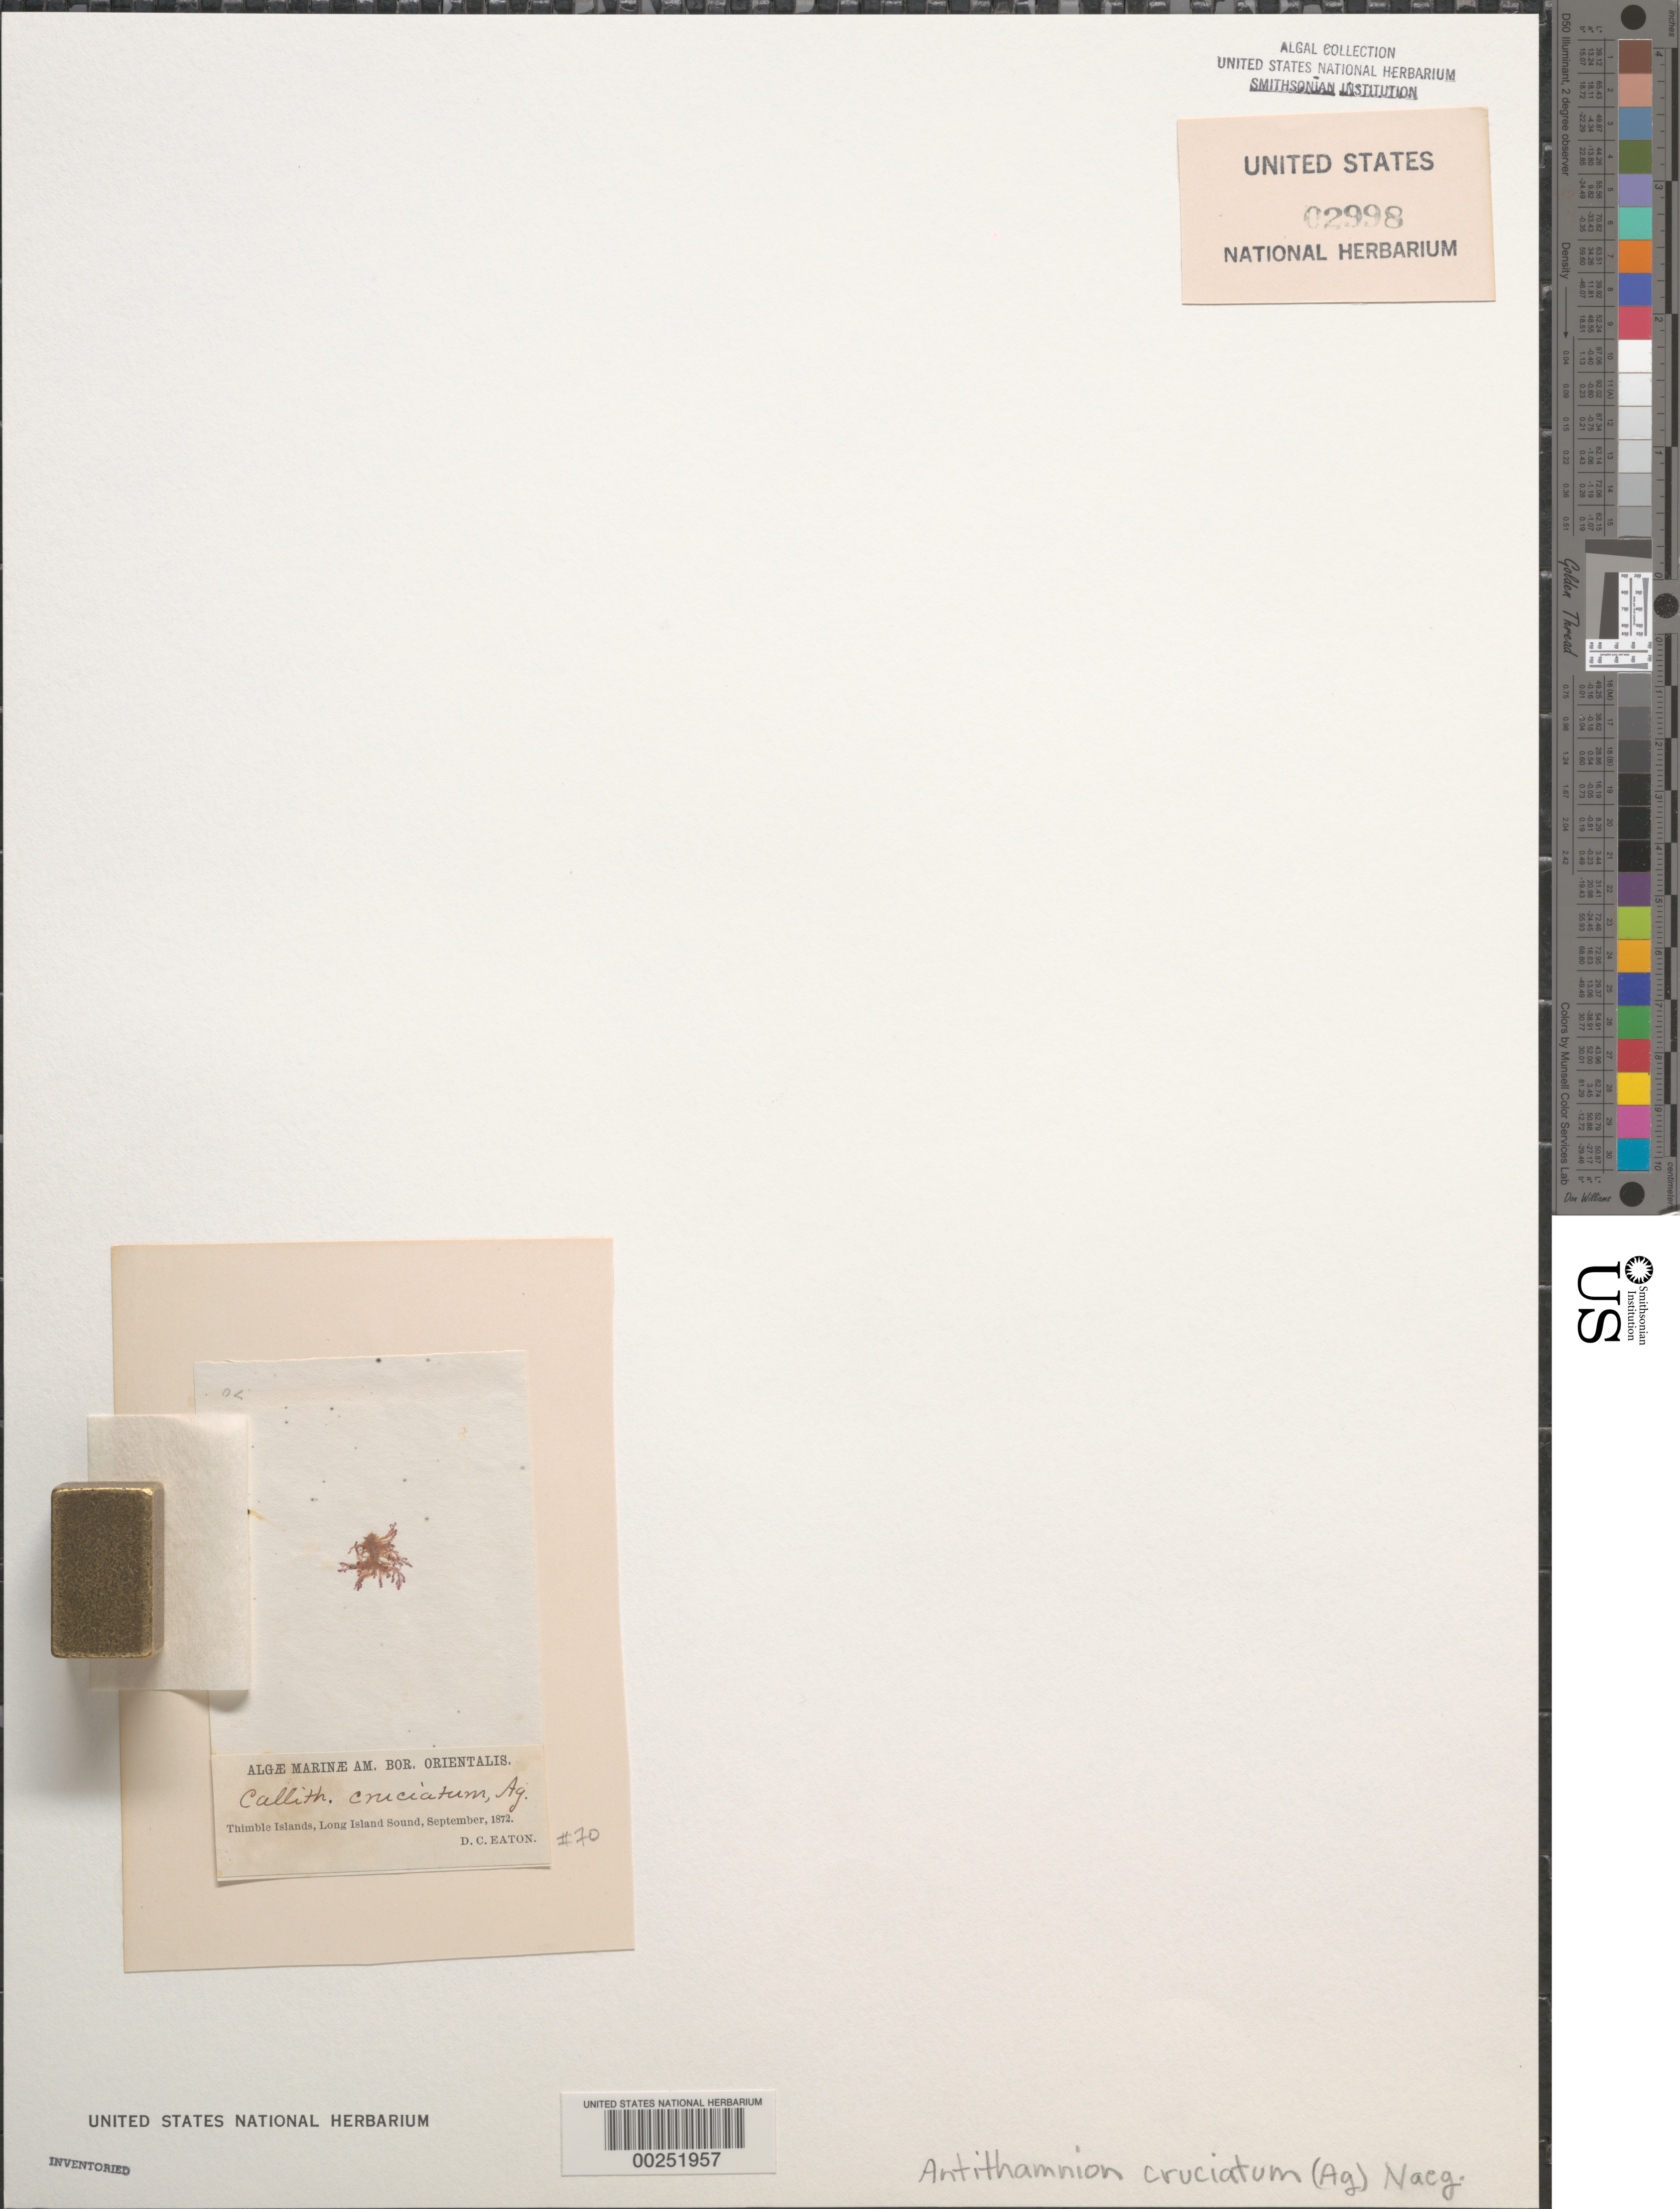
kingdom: Plantae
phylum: Rhodophyta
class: Florideophyceae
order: Ceramiales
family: Ceramiaceae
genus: Antithamnion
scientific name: Antithamnion cruciatum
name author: (C. Agardh) Näg.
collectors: D. C. Eaton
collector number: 70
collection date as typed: Sep 1872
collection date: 1872-09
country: United States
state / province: Connecticut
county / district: New Haven County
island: Thimble Islands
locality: Long Island Sound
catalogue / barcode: US 2998